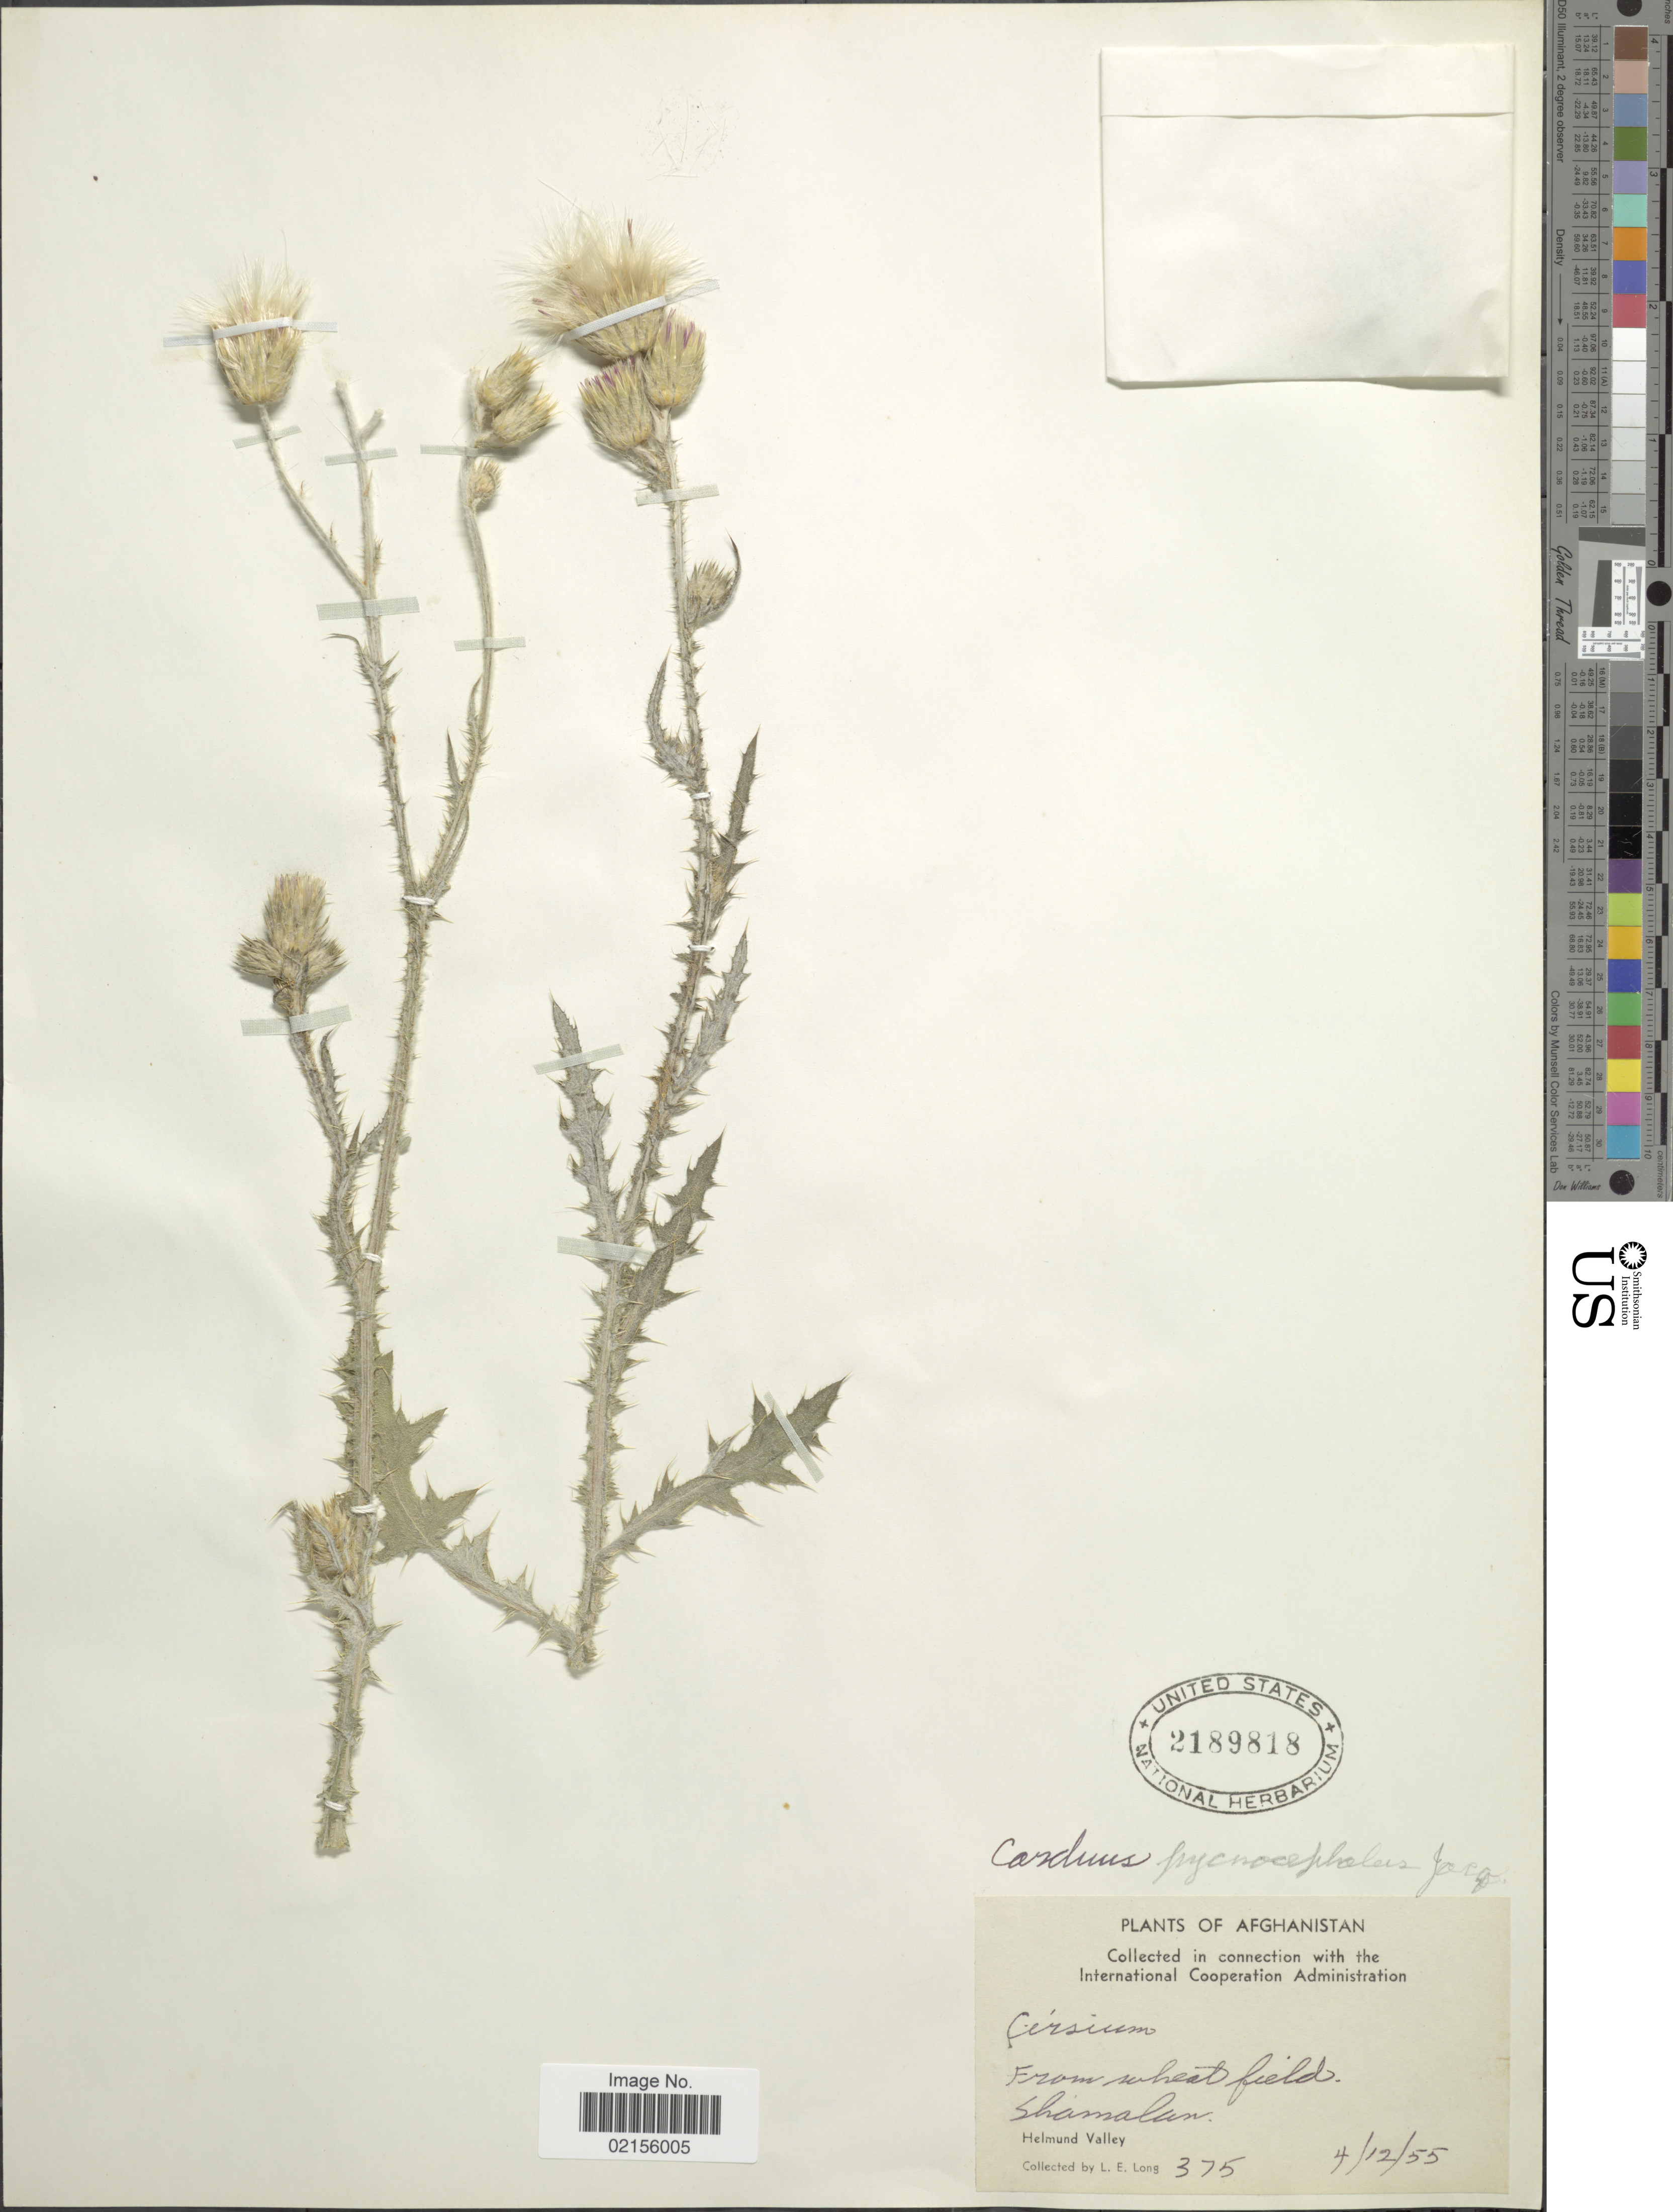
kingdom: Plantae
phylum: Tracheophyta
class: Magnoliopsida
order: Asterales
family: Asteraceae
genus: Carduus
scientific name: Carduus pycnocephalus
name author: L.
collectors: L. E. Long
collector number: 375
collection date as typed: Transcribed d/m/y: 4/12/55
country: Afghanistan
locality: Shamalun, helmund Valley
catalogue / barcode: US 2189818